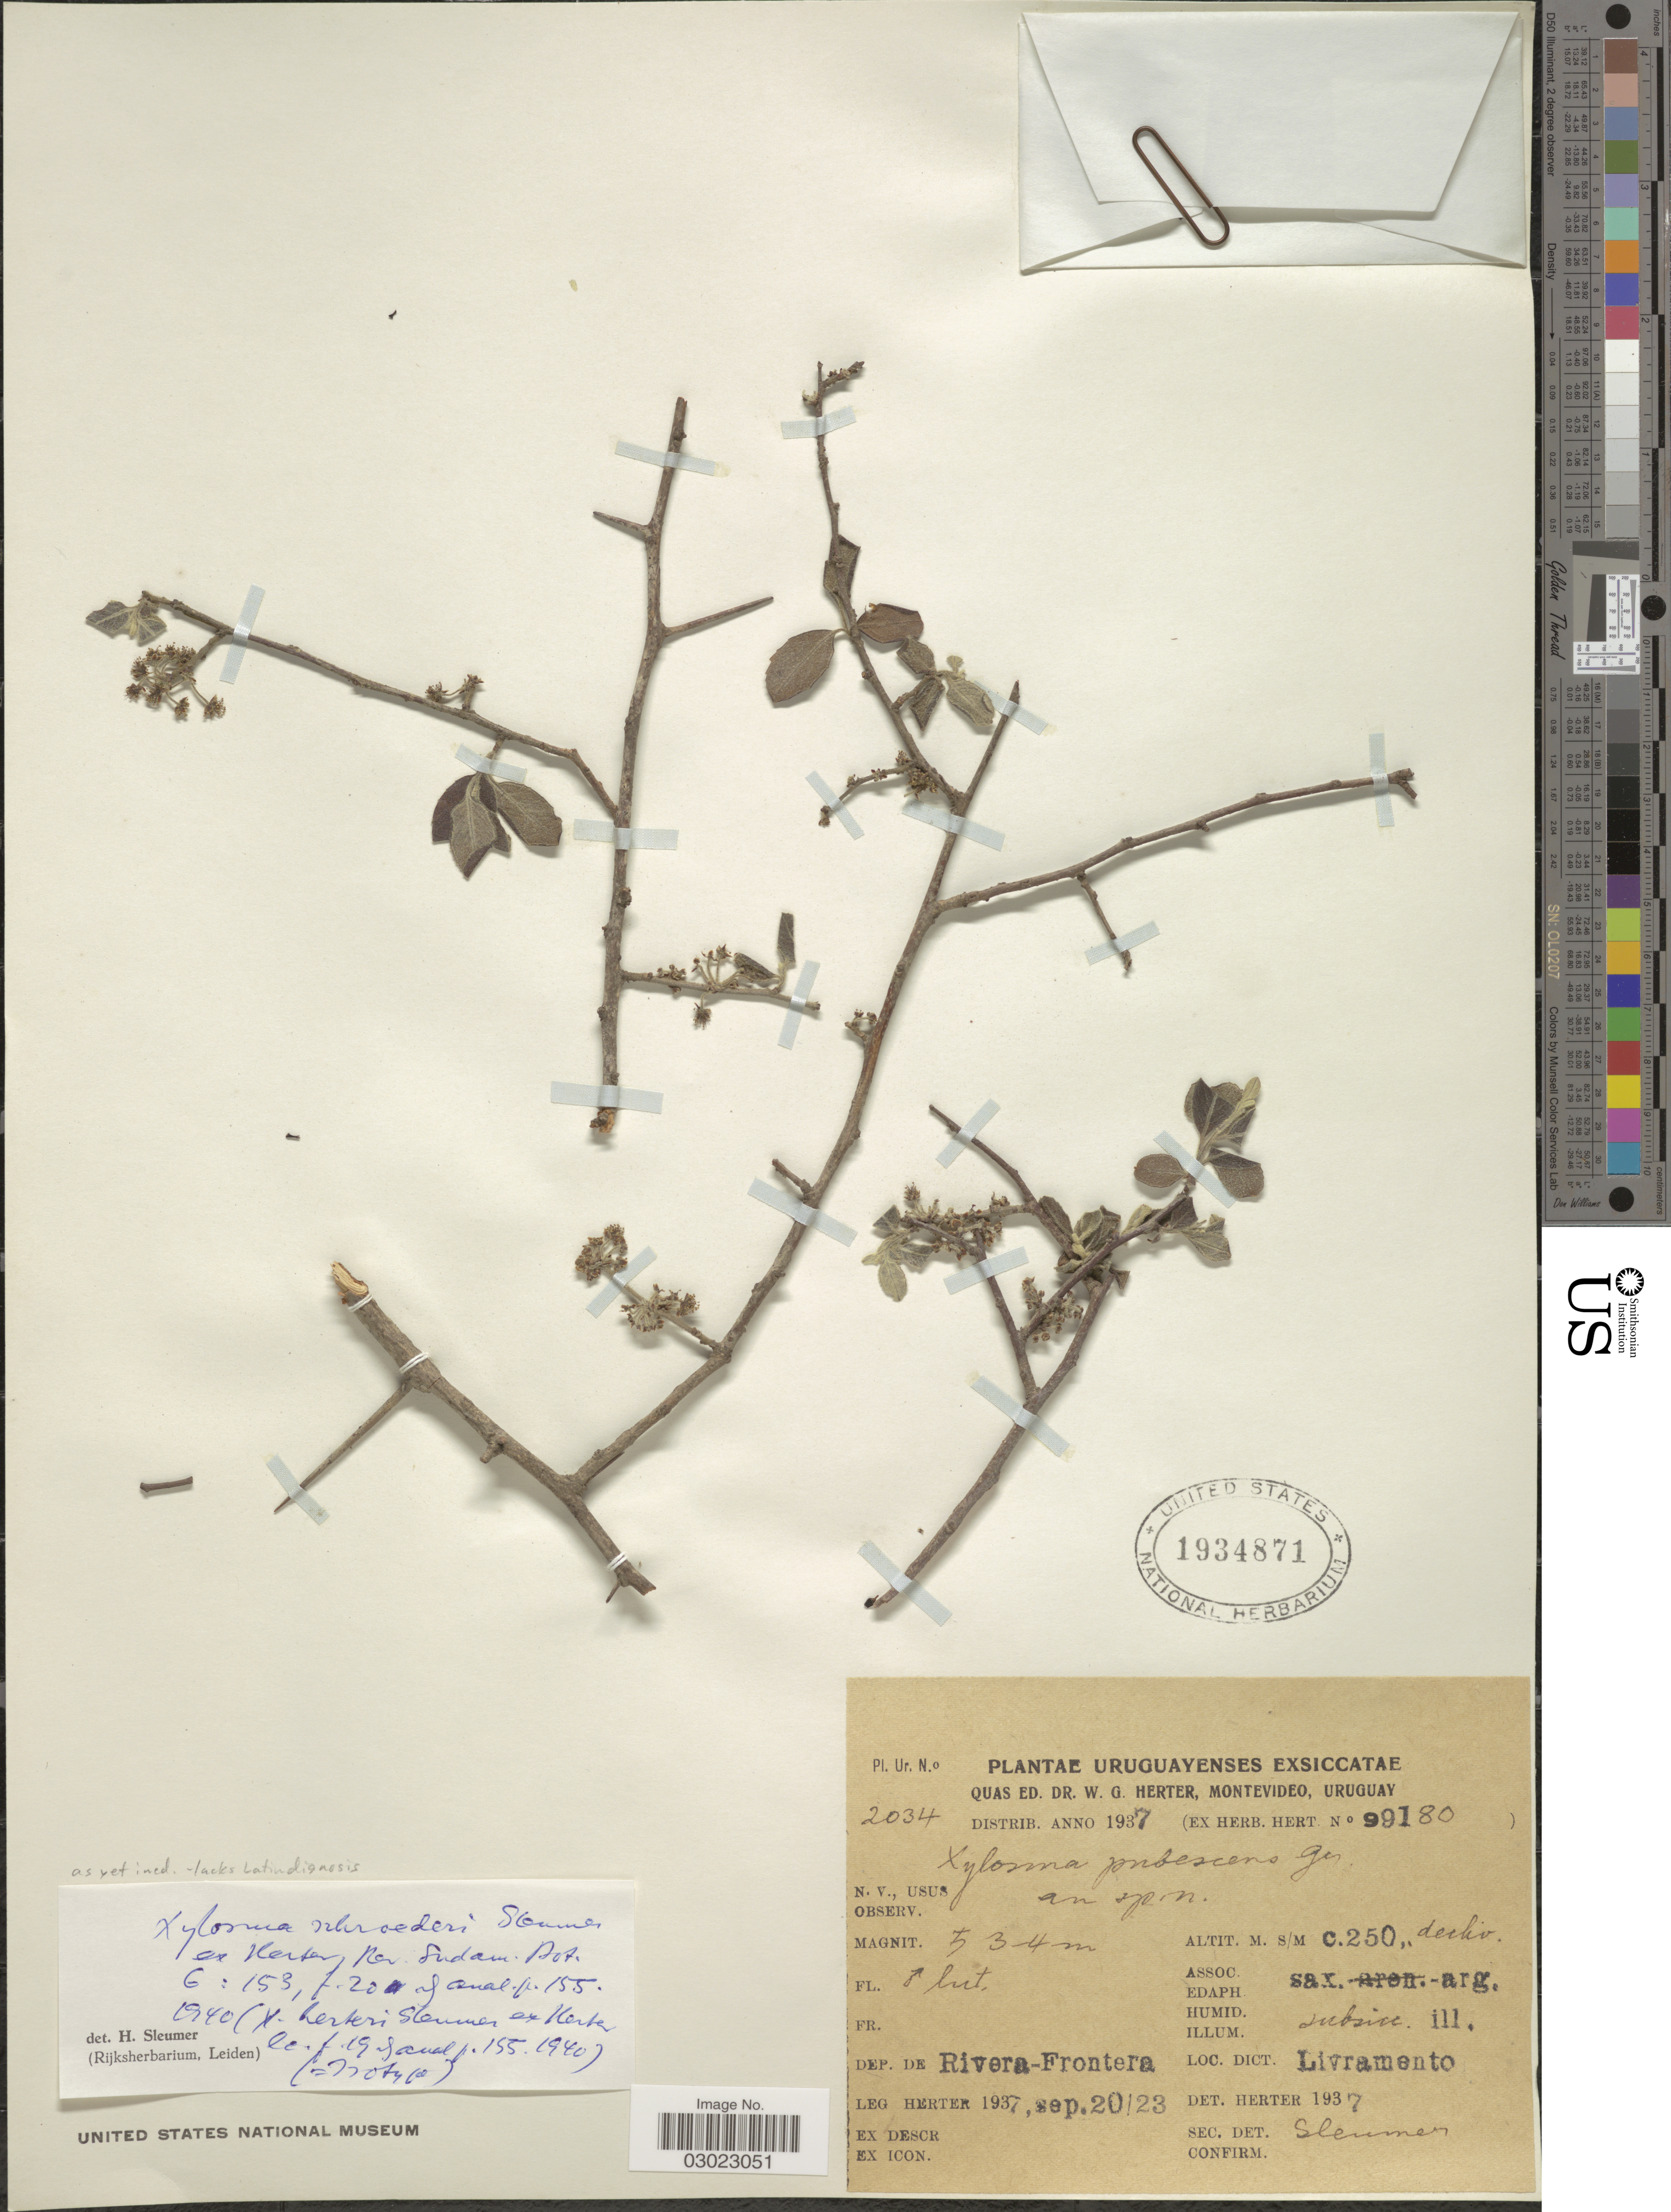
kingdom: Plantae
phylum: Tracheophyta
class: Magnoliopsida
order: Malpighiales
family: Salicaceae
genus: Xylosma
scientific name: Xylosma schroederi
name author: Sleumer ex Herter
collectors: W. G. Herter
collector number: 2034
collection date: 1937-09-20/1937-09-23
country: Uruguay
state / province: Rivera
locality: Dep. de Rivera-Frontera. Loc. Dict. Livramento.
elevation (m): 250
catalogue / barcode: US 1934871